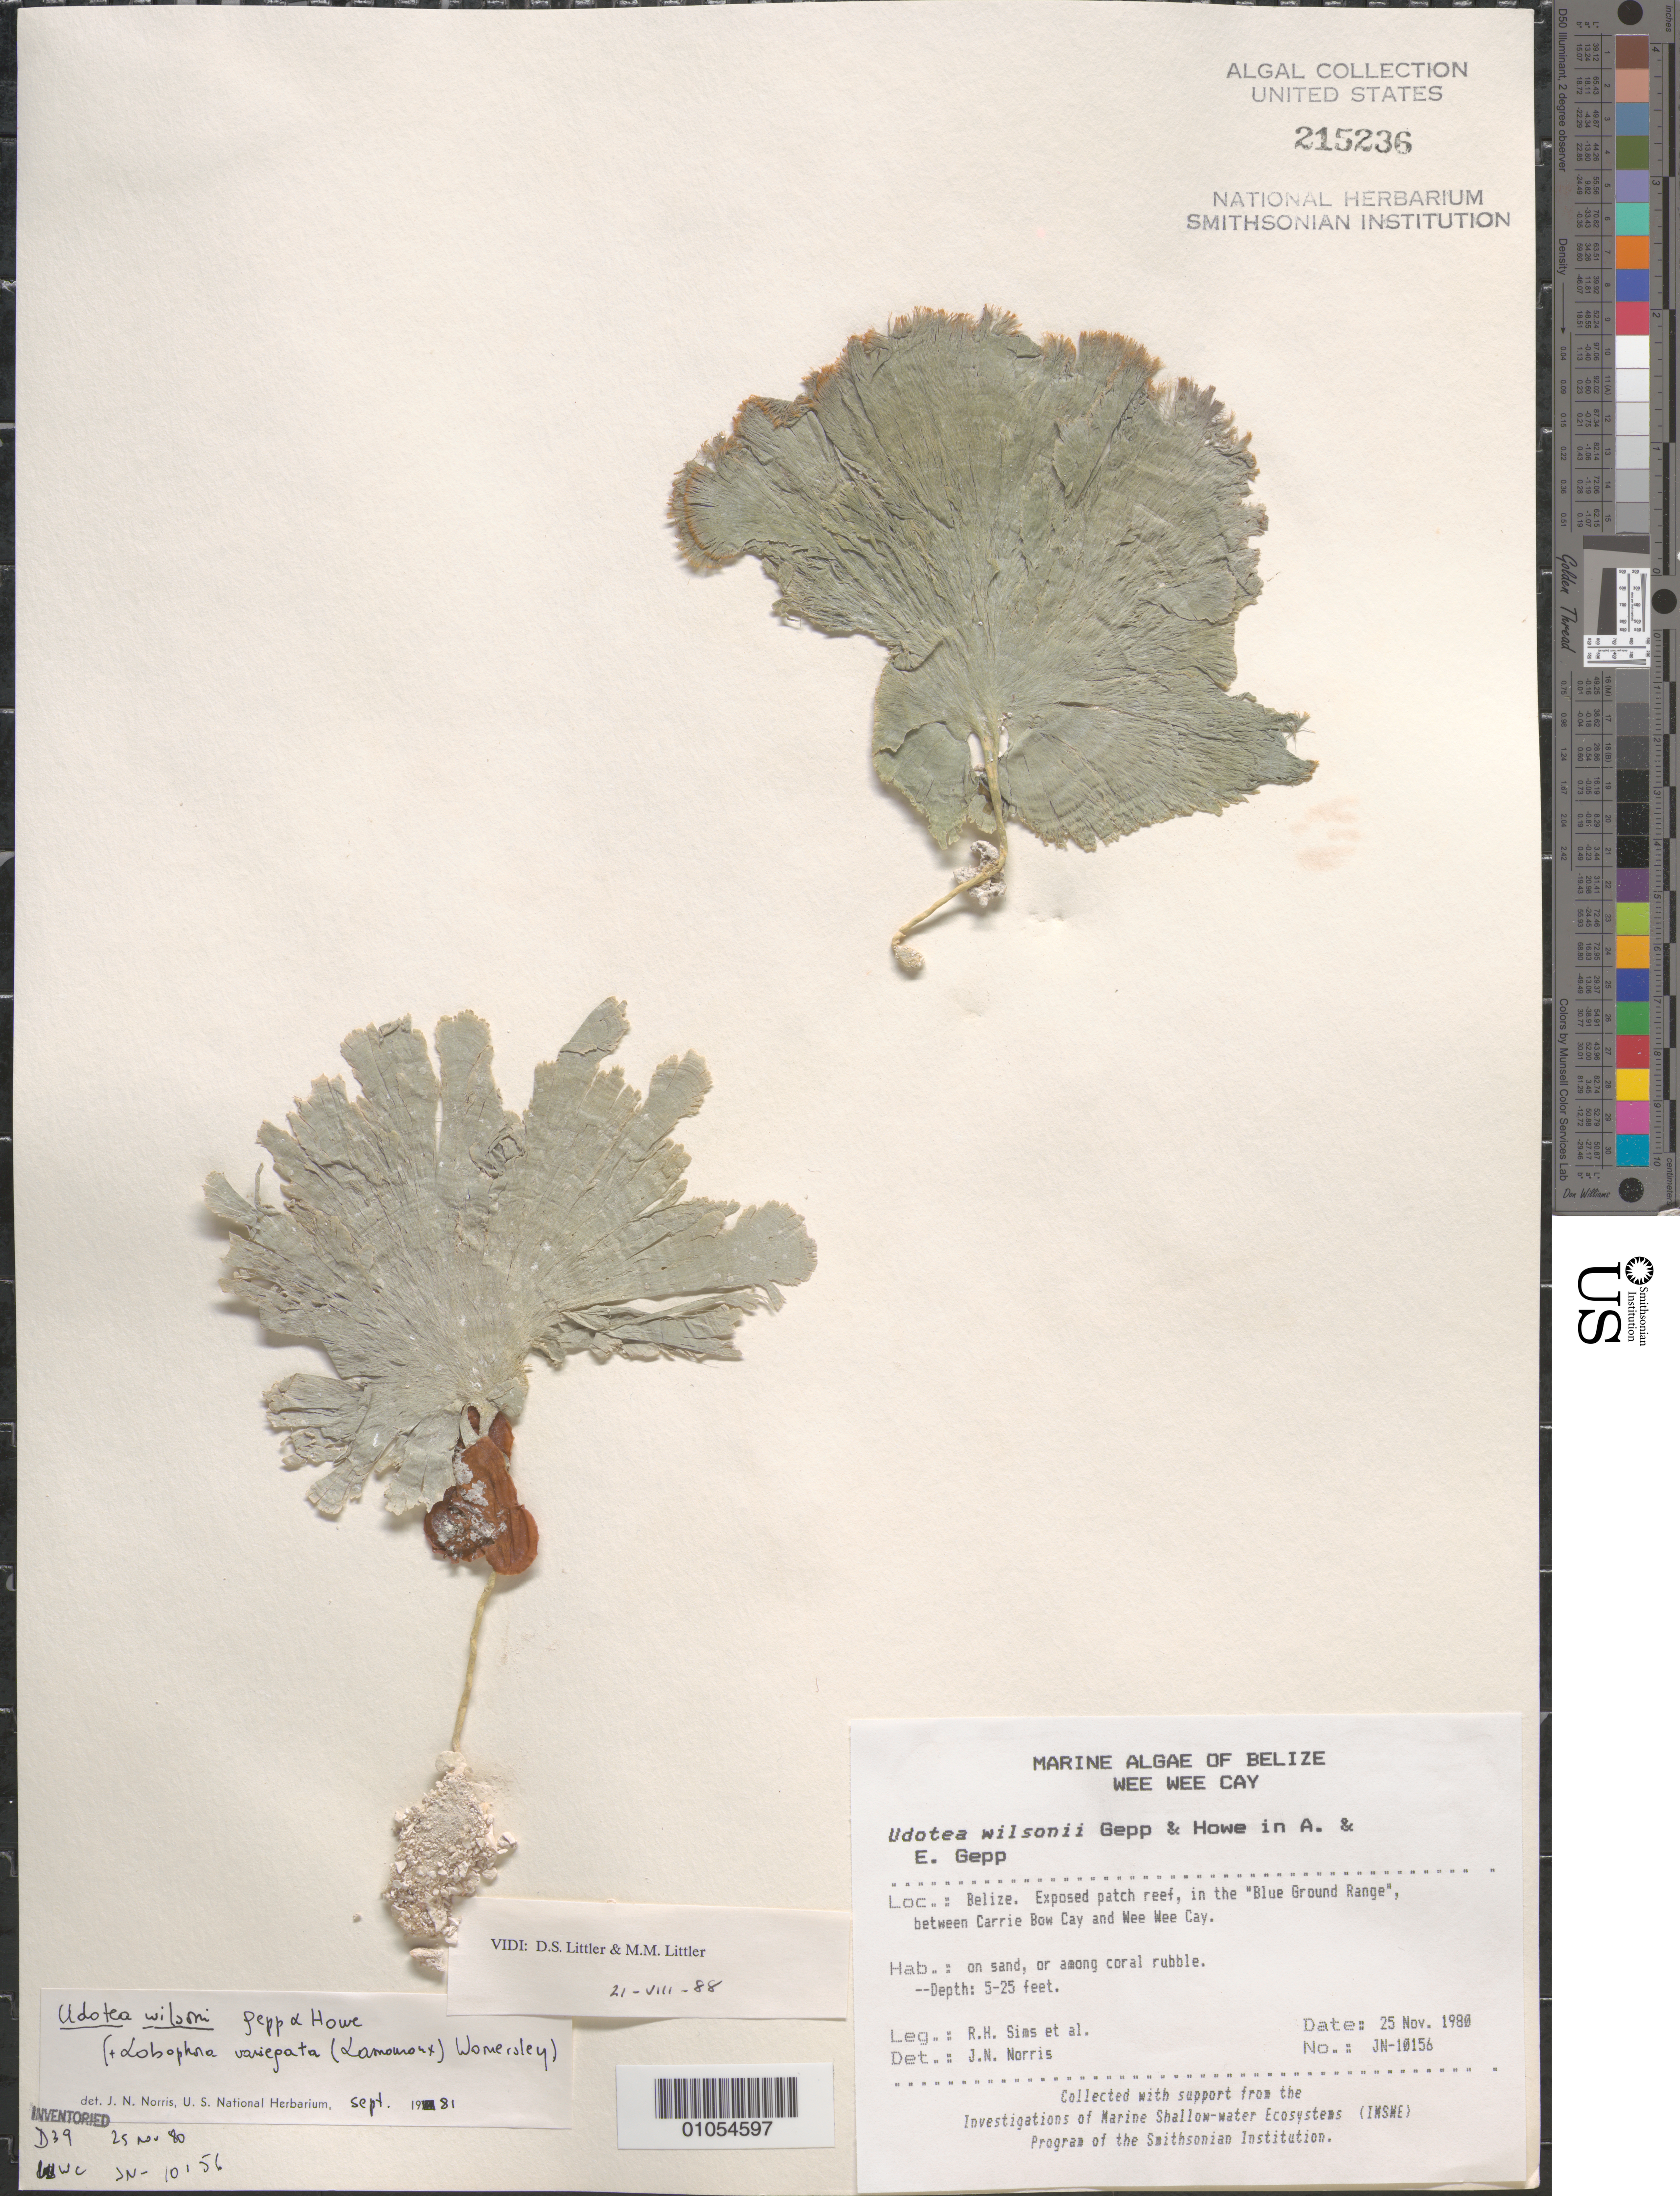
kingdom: Plantae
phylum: Chlorophyta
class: Ulvophyceae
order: Bryopsidales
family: Udoteaceae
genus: Udotea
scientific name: Udotea wilsonii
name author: A. Gepp et al. in A. Gepp & E. Gepp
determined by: Norris, James N.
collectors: R. H. Sims & et al.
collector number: JN-10156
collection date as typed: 25 Nov 1980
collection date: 1980-11-25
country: Belize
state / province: Stann Creek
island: Wee Wee Cay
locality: Blue Ground Range, between Carrie Bow Cay and Wee Wee Cay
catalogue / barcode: US 215236